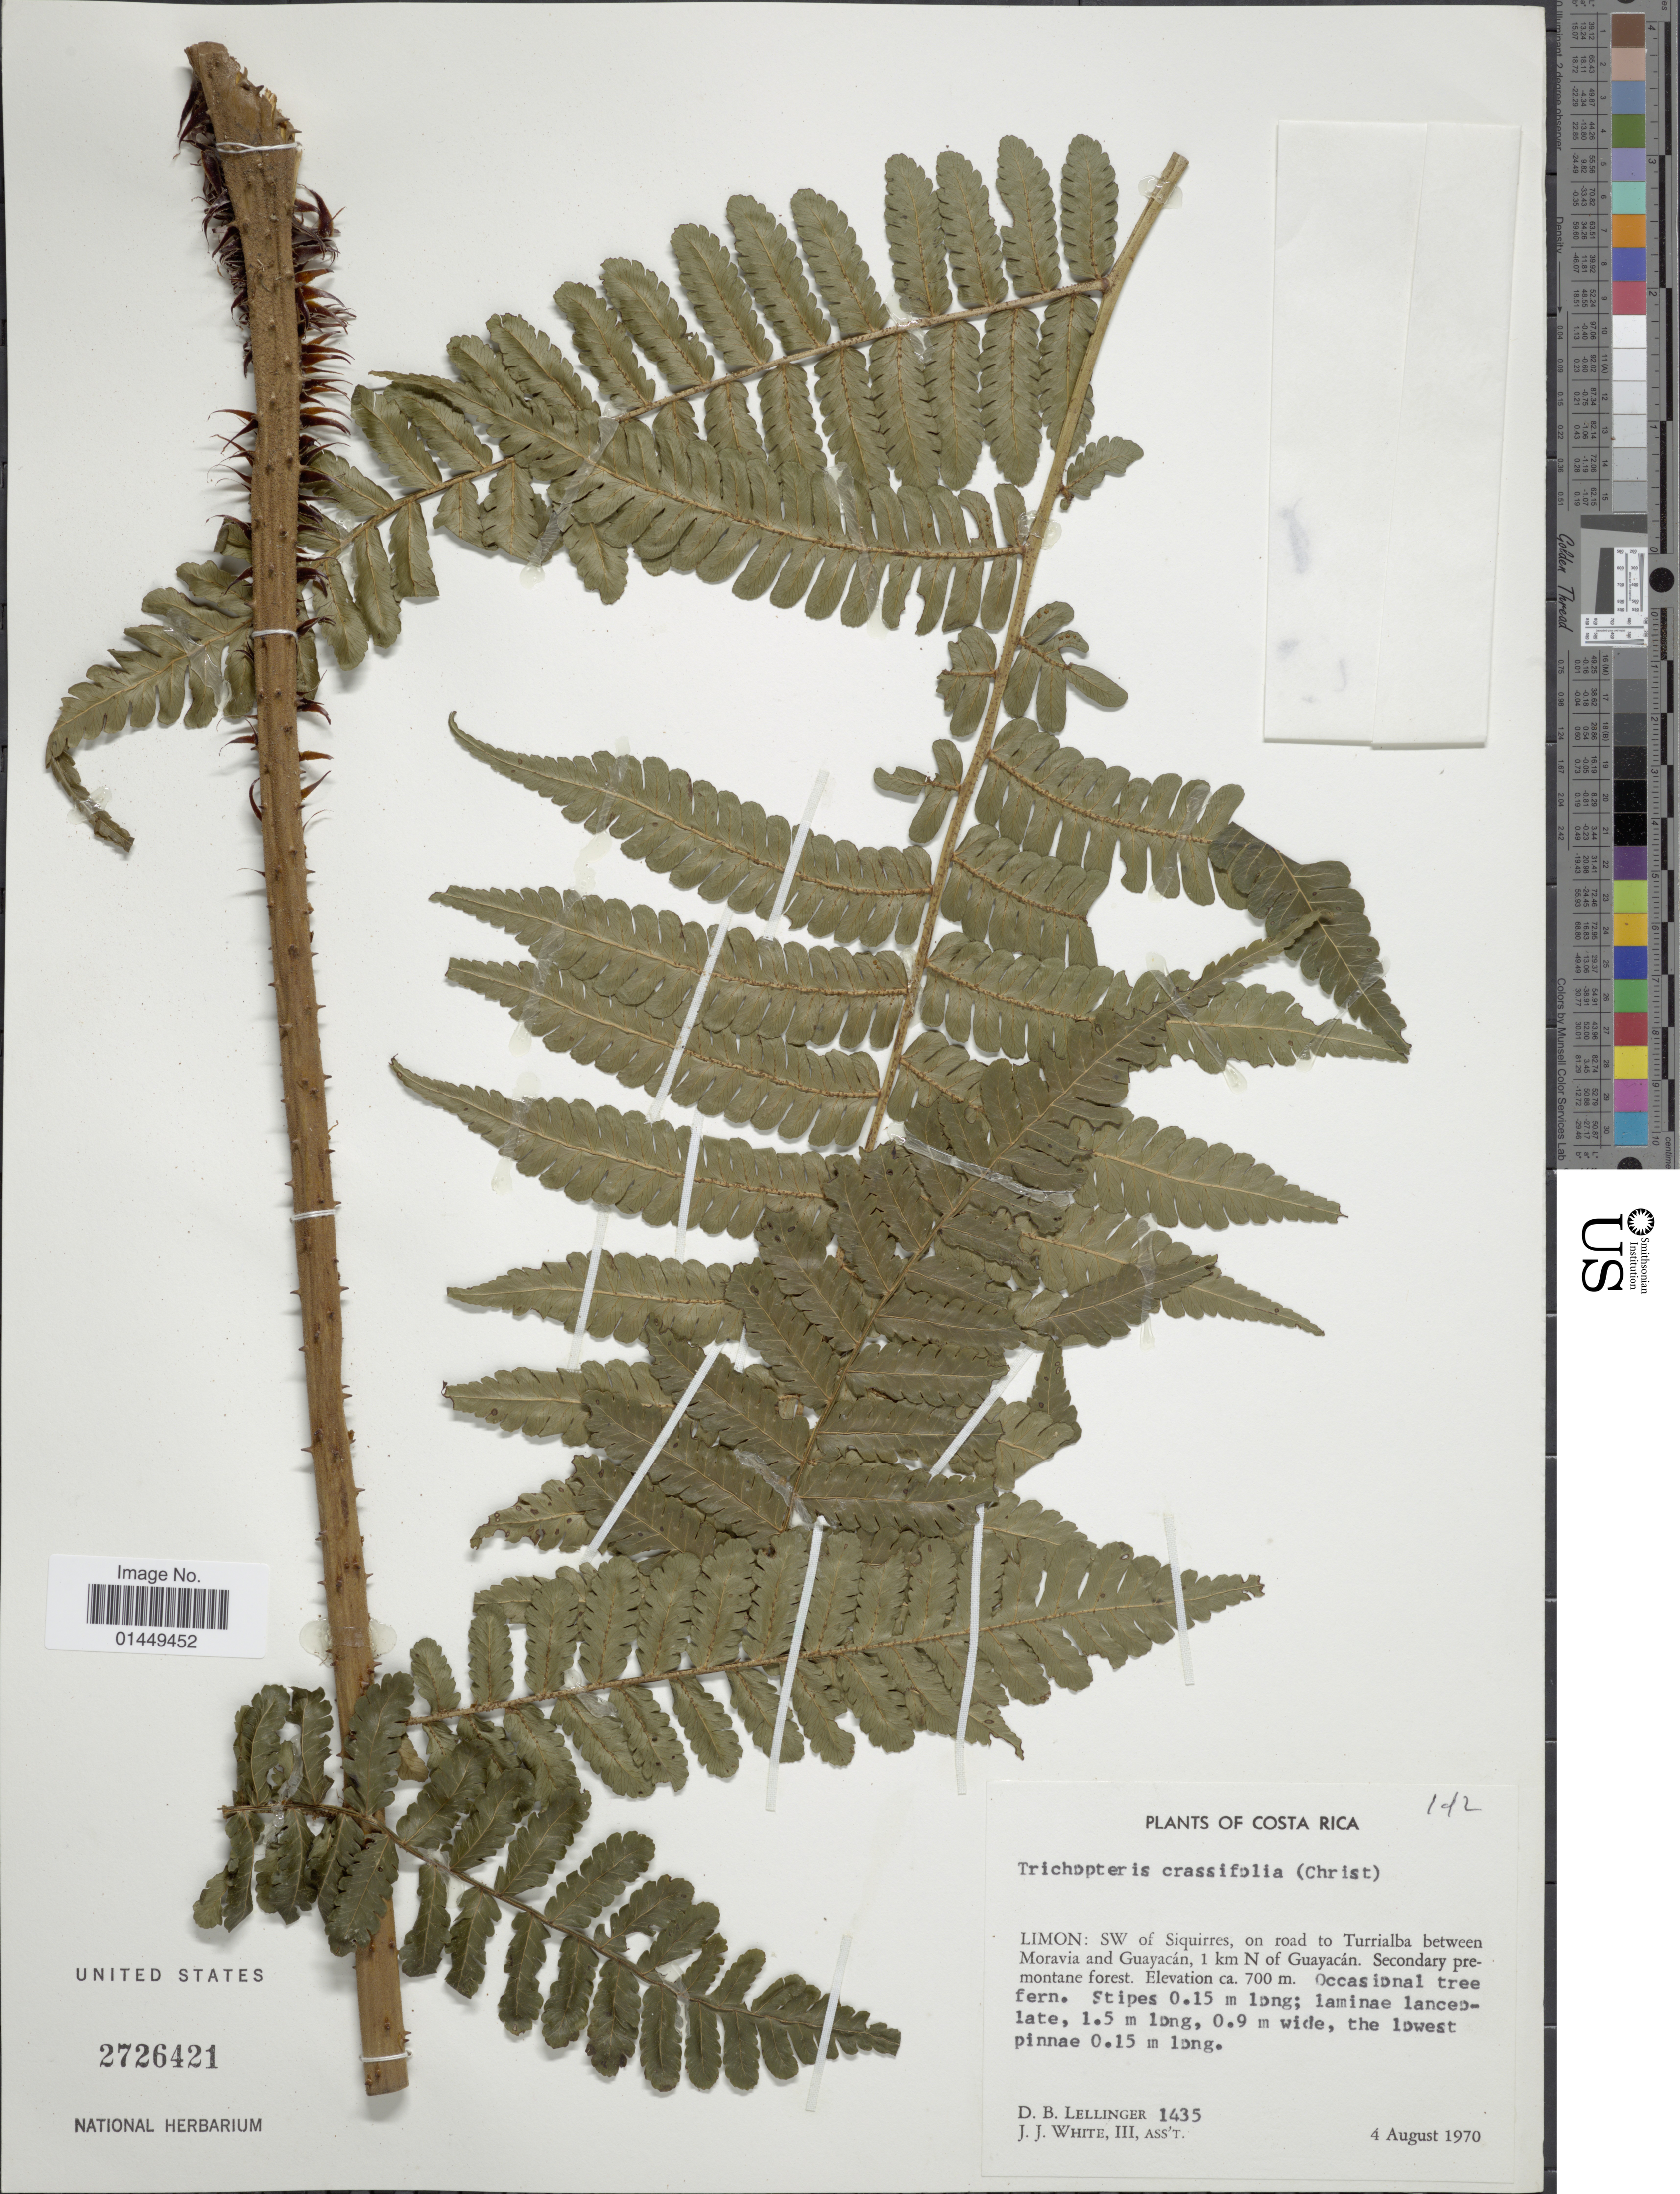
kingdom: Plantae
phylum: Tracheophyta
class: Polypodiopsida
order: Cyatheales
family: Cyatheaceae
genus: Cyathea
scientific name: Cyathea schiedeana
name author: (C. Presl) Domin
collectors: D. B. Lellinger & J. J. White III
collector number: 1435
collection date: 1970-08-04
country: Costa Rica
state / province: Limón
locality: Limon: SW of Siquirres on road to Turrialba between Moravia and Guayacan, 1 km N of Guayacan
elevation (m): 700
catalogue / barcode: US 2726421